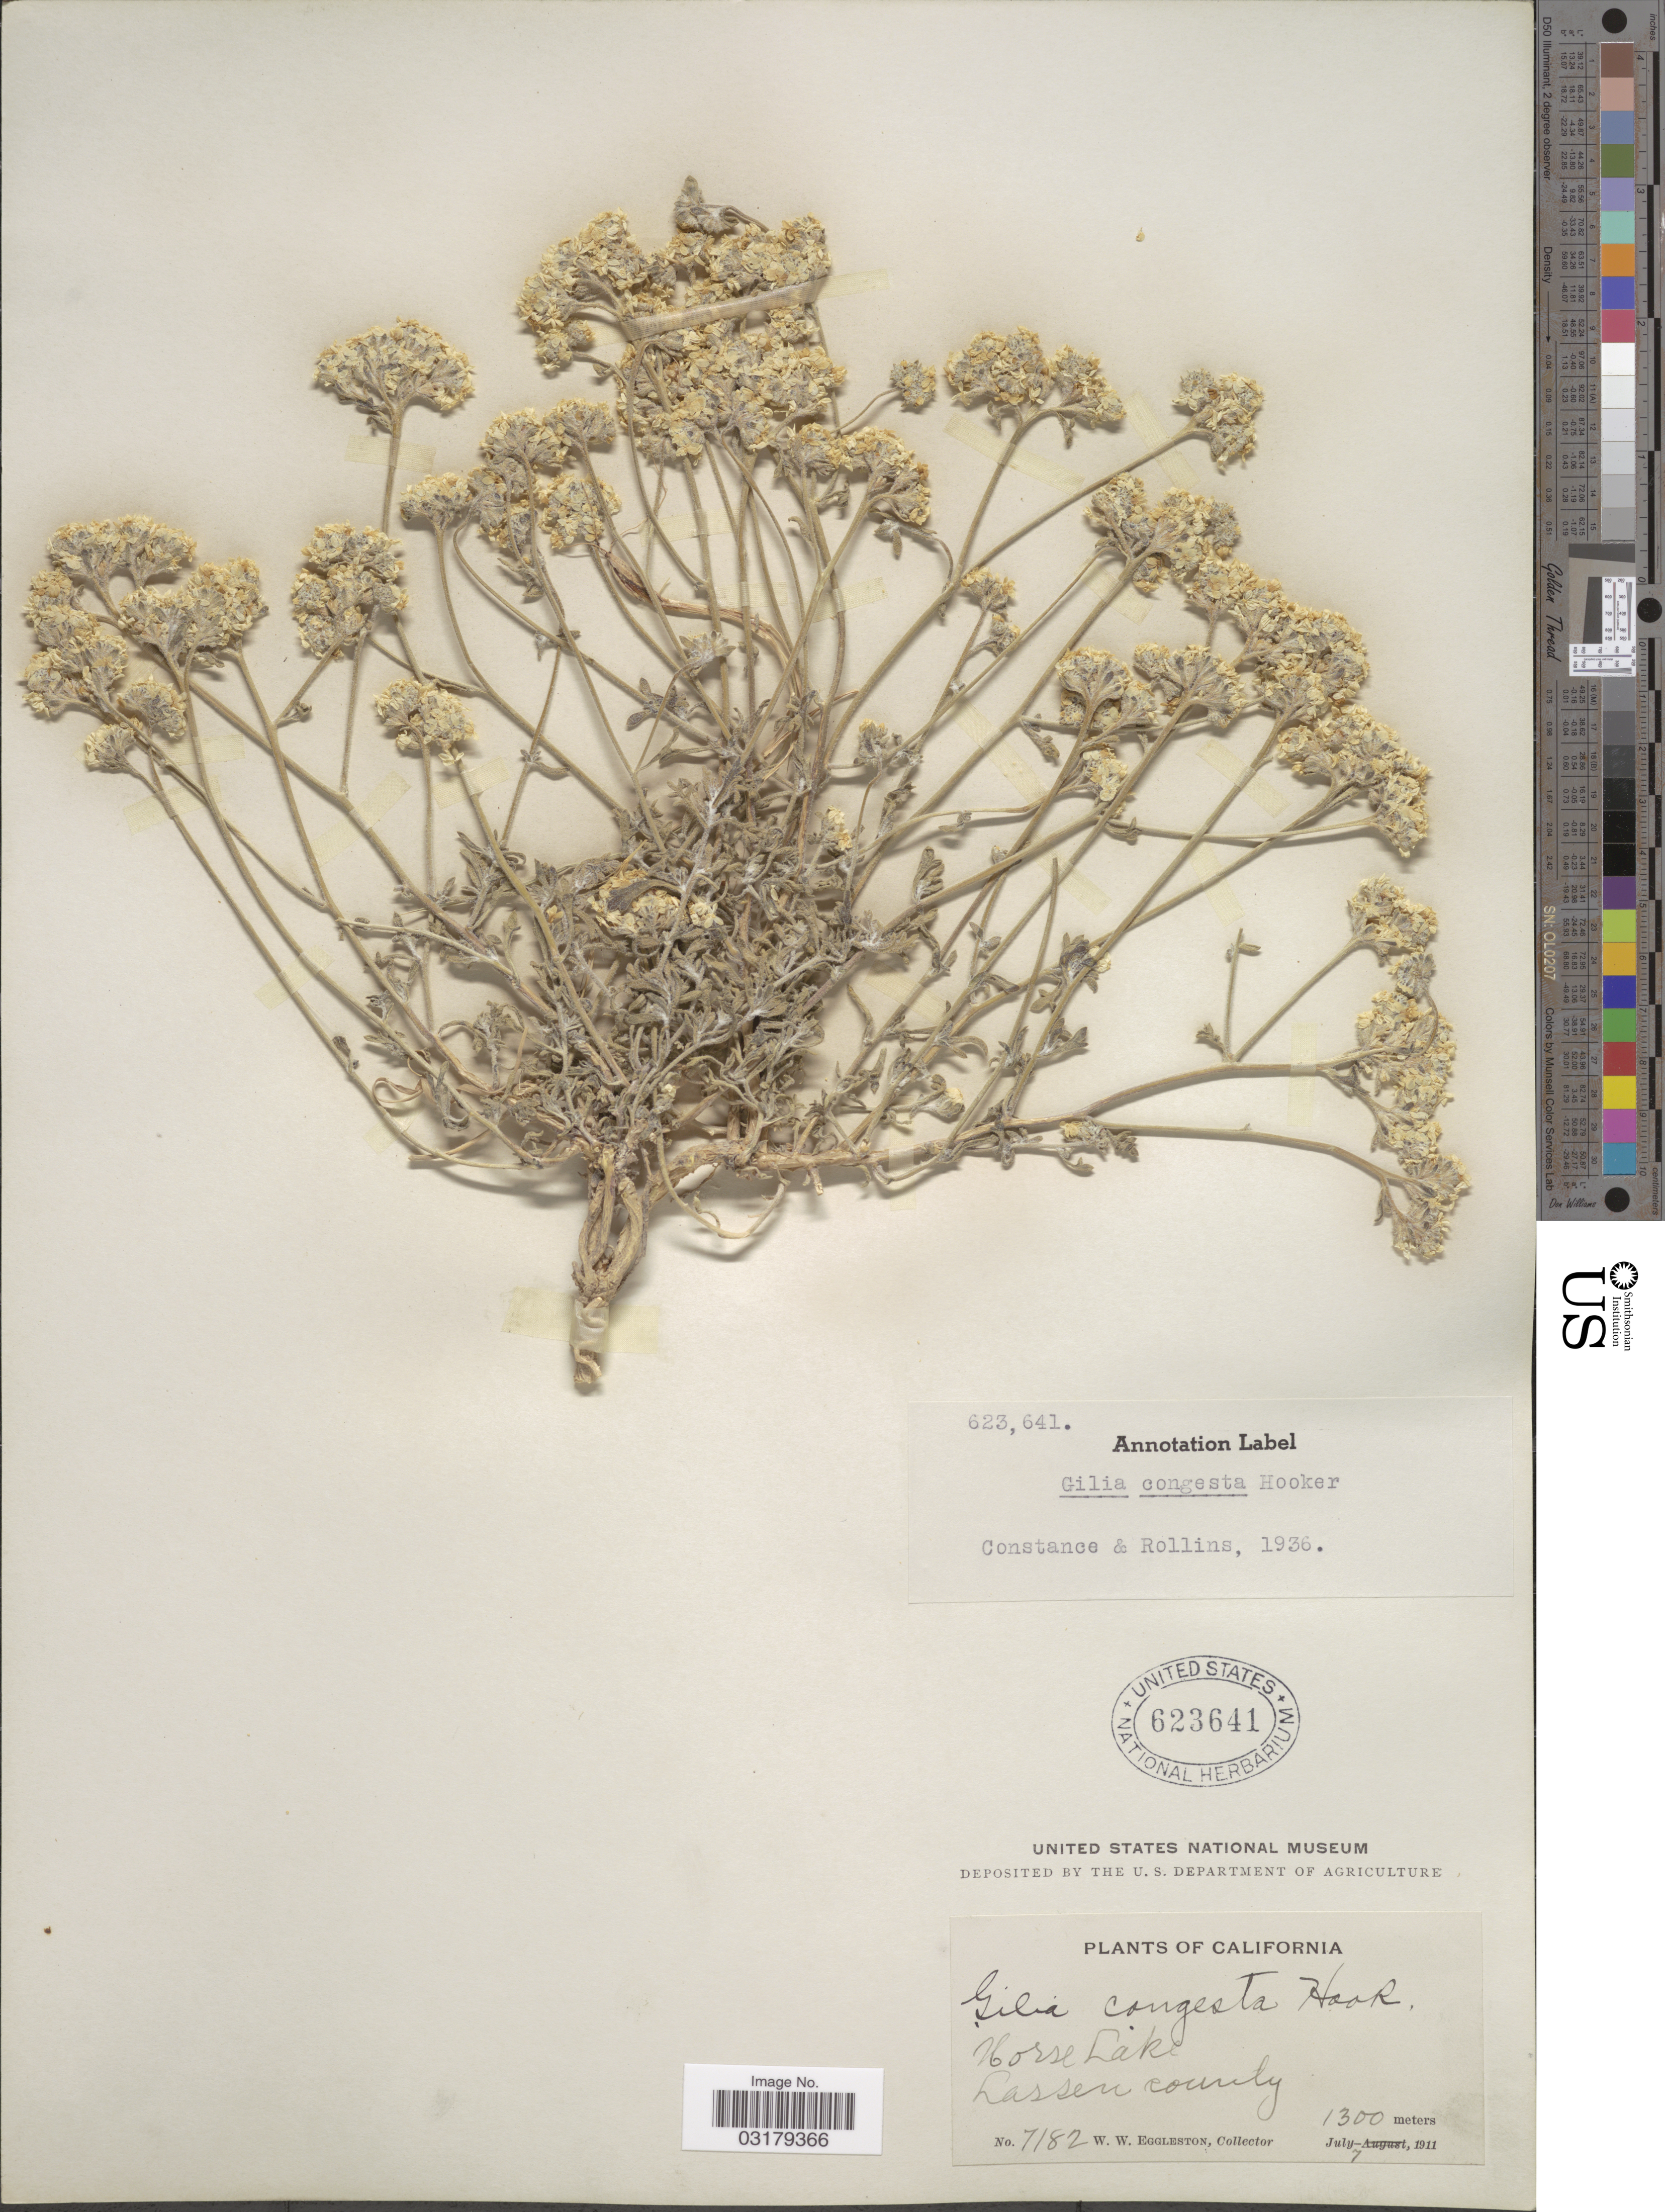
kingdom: Plantae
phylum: Tracheophyta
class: Magnoliopsida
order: Ericales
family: Polemoniaceae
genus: Ipomopsis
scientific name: Ipomopsis congesta var. palmifrons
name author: Brand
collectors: W. W. Eggleston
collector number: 7182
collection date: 1911-07-07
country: United States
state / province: California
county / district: Lassen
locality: Horse Lake. Lassen County.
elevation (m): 1300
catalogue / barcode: US 623641